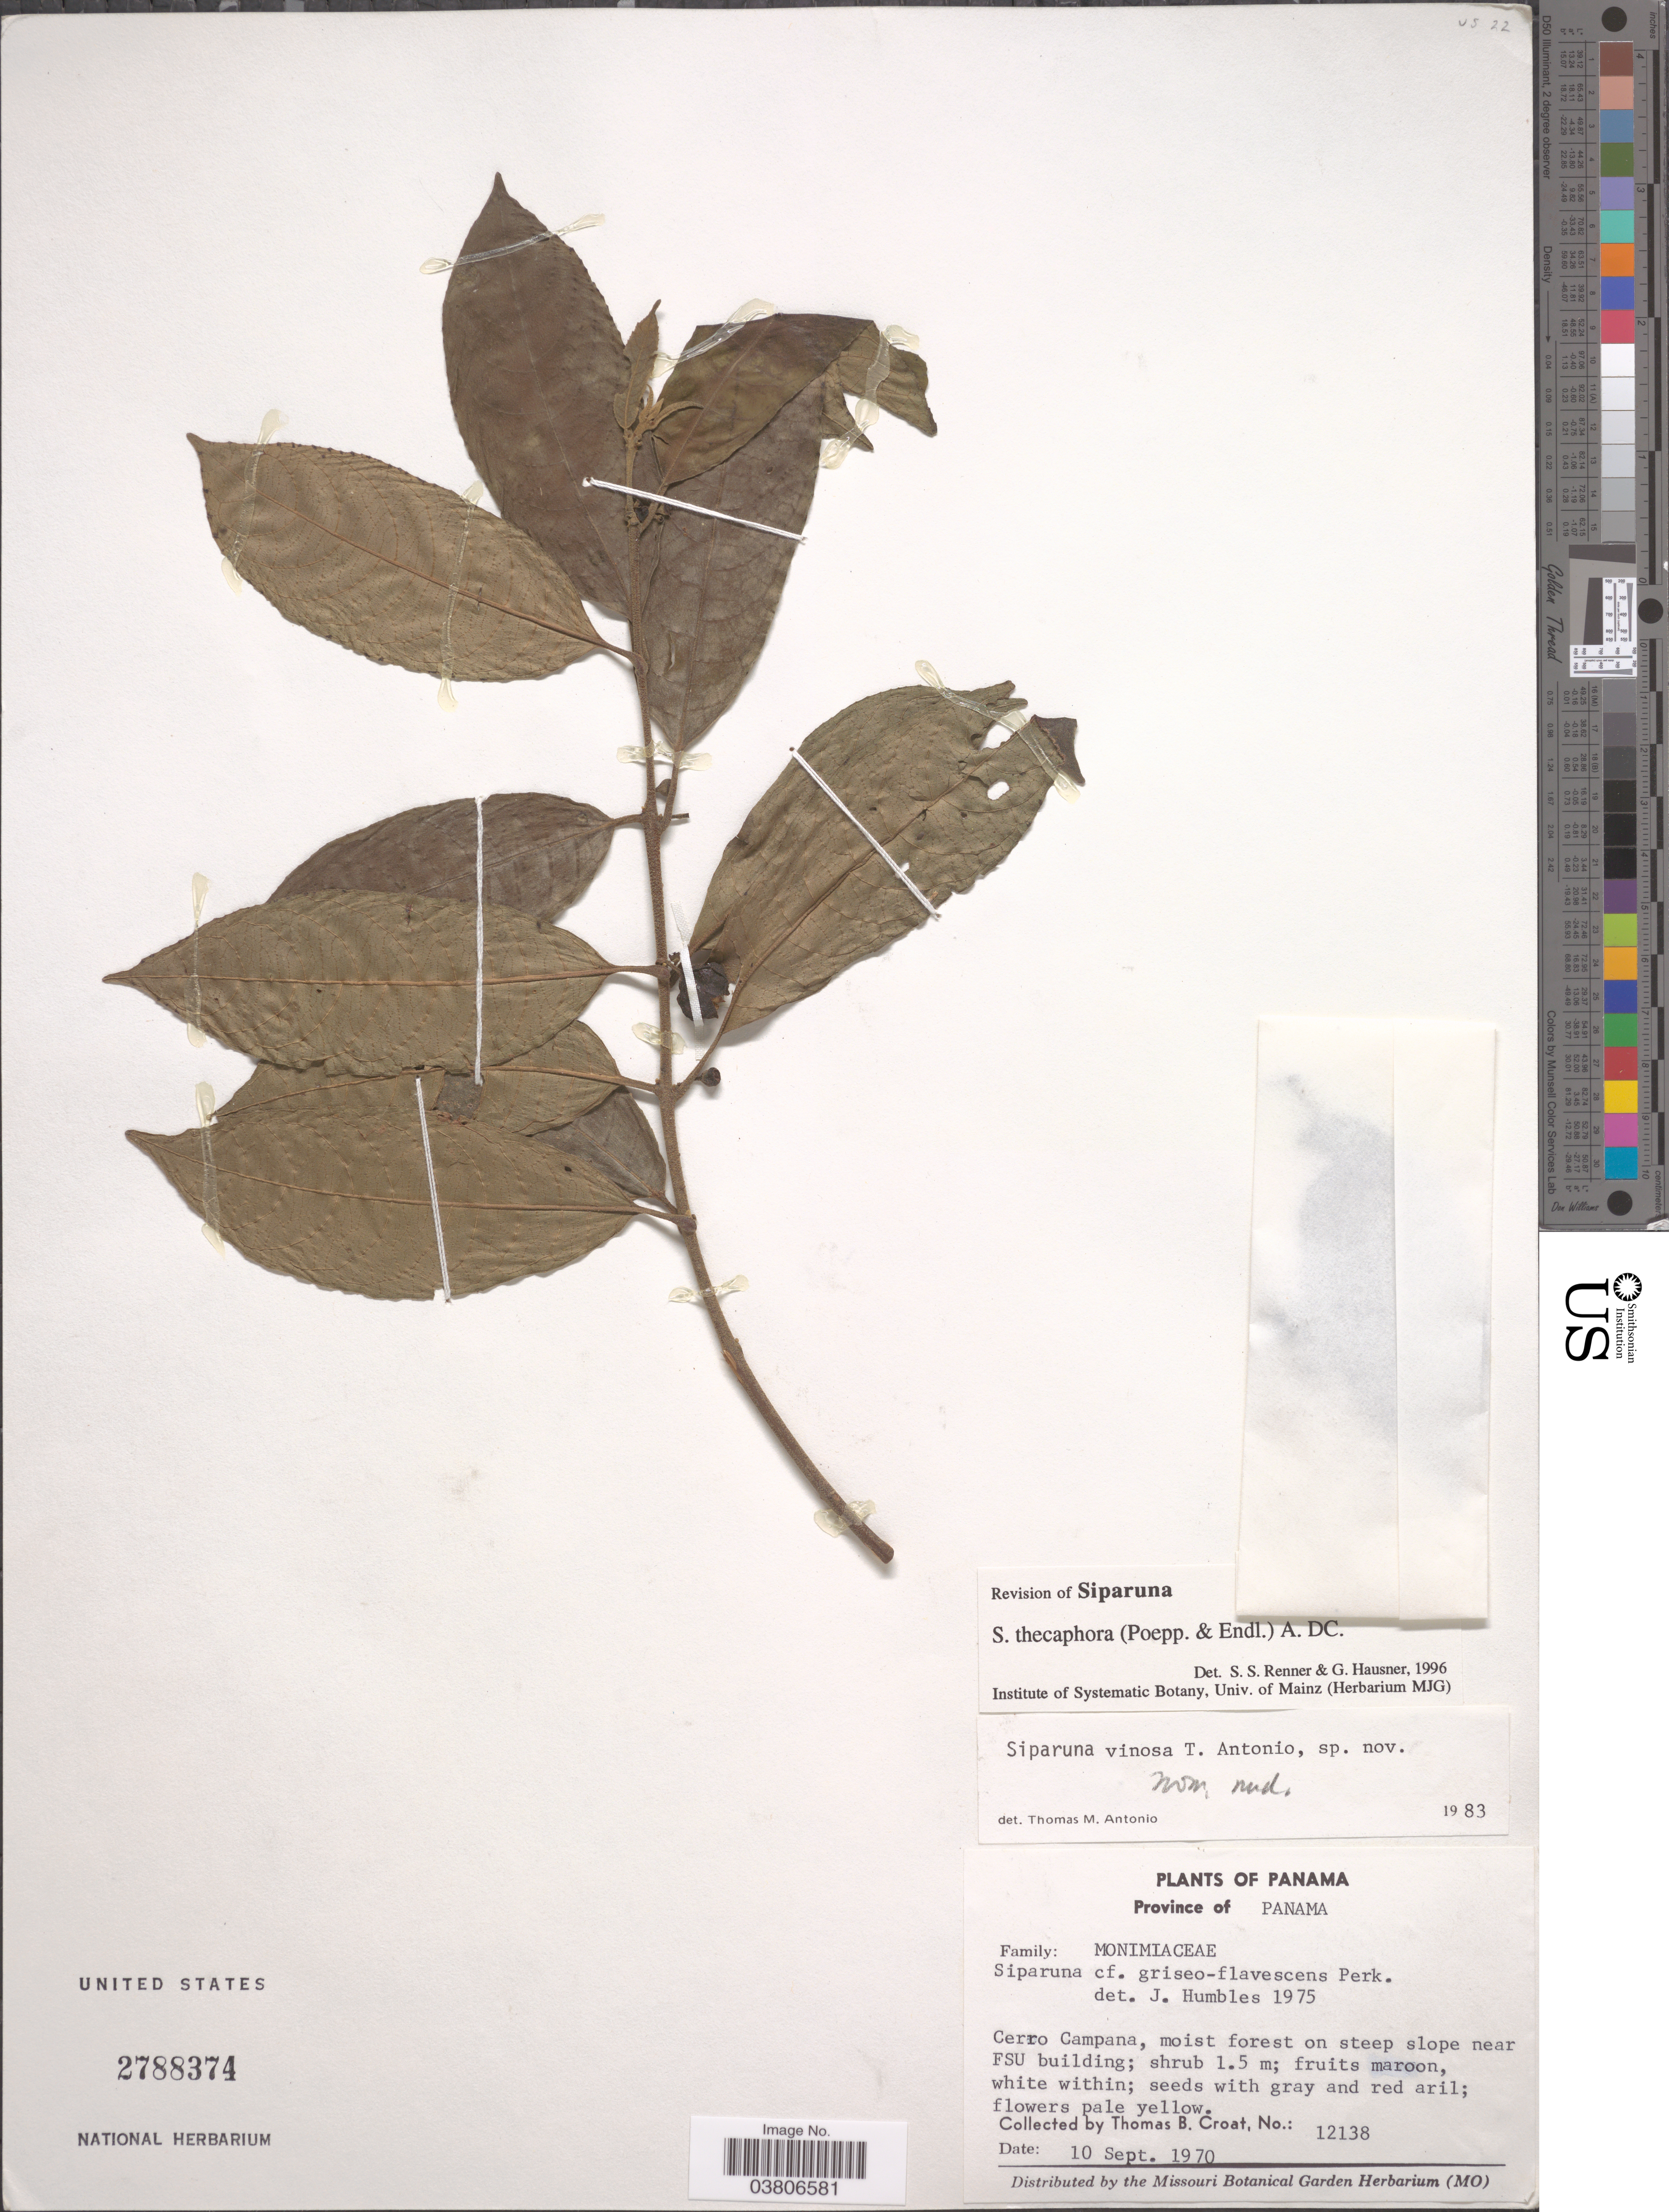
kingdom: Plantae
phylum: Tracheophyta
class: Magnoliopsida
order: Laurales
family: Siparunaceae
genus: Siparuna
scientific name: Siparuna thecaphora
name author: (Poepp. & Endl.) A. DC.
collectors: T. B. Croat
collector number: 12138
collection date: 1970-09-10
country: Panama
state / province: Panamá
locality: Cerro Campana, moist forest on steep slope near FSU building.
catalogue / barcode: US 2788374